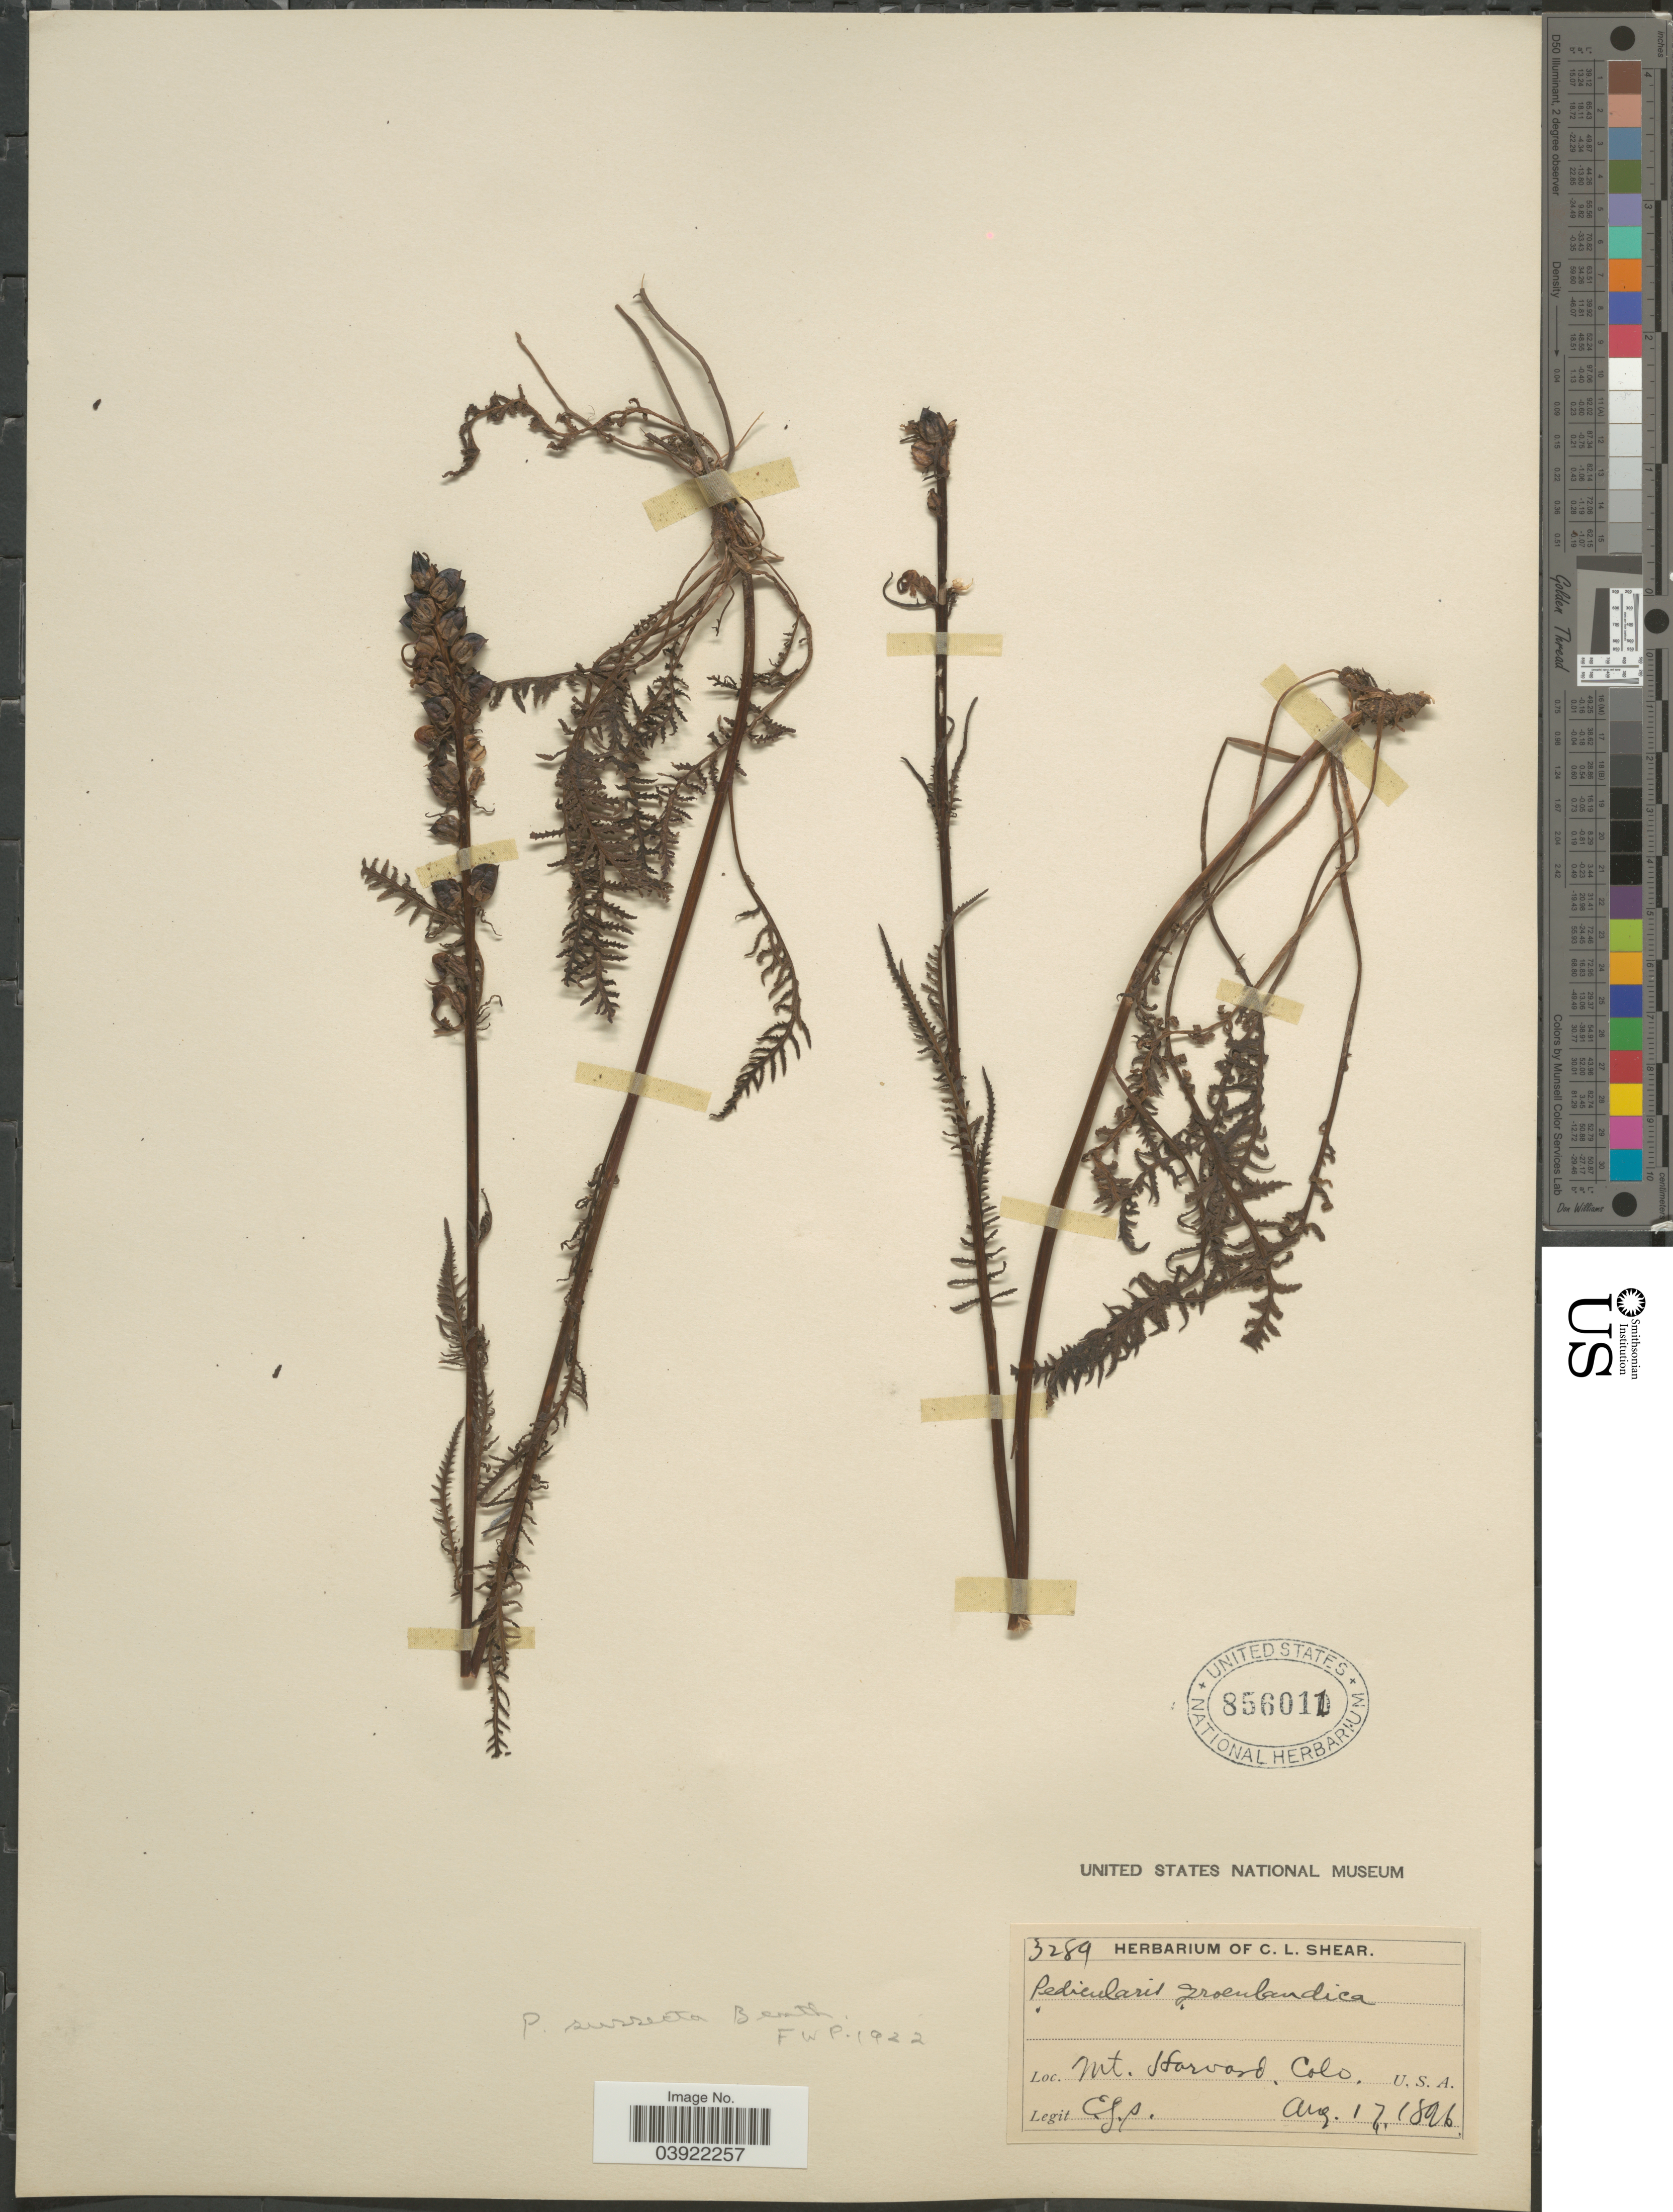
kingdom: Plantae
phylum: Tracheophyta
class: Magnoliopsida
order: Lamiales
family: Orobanchaceae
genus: Pedicularis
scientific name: Pedicularis groenlandica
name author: Retz.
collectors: C. L. Shear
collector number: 3289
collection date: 1896-08-17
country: United States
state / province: Colorado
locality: Mt. Harvard.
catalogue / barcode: US 856011